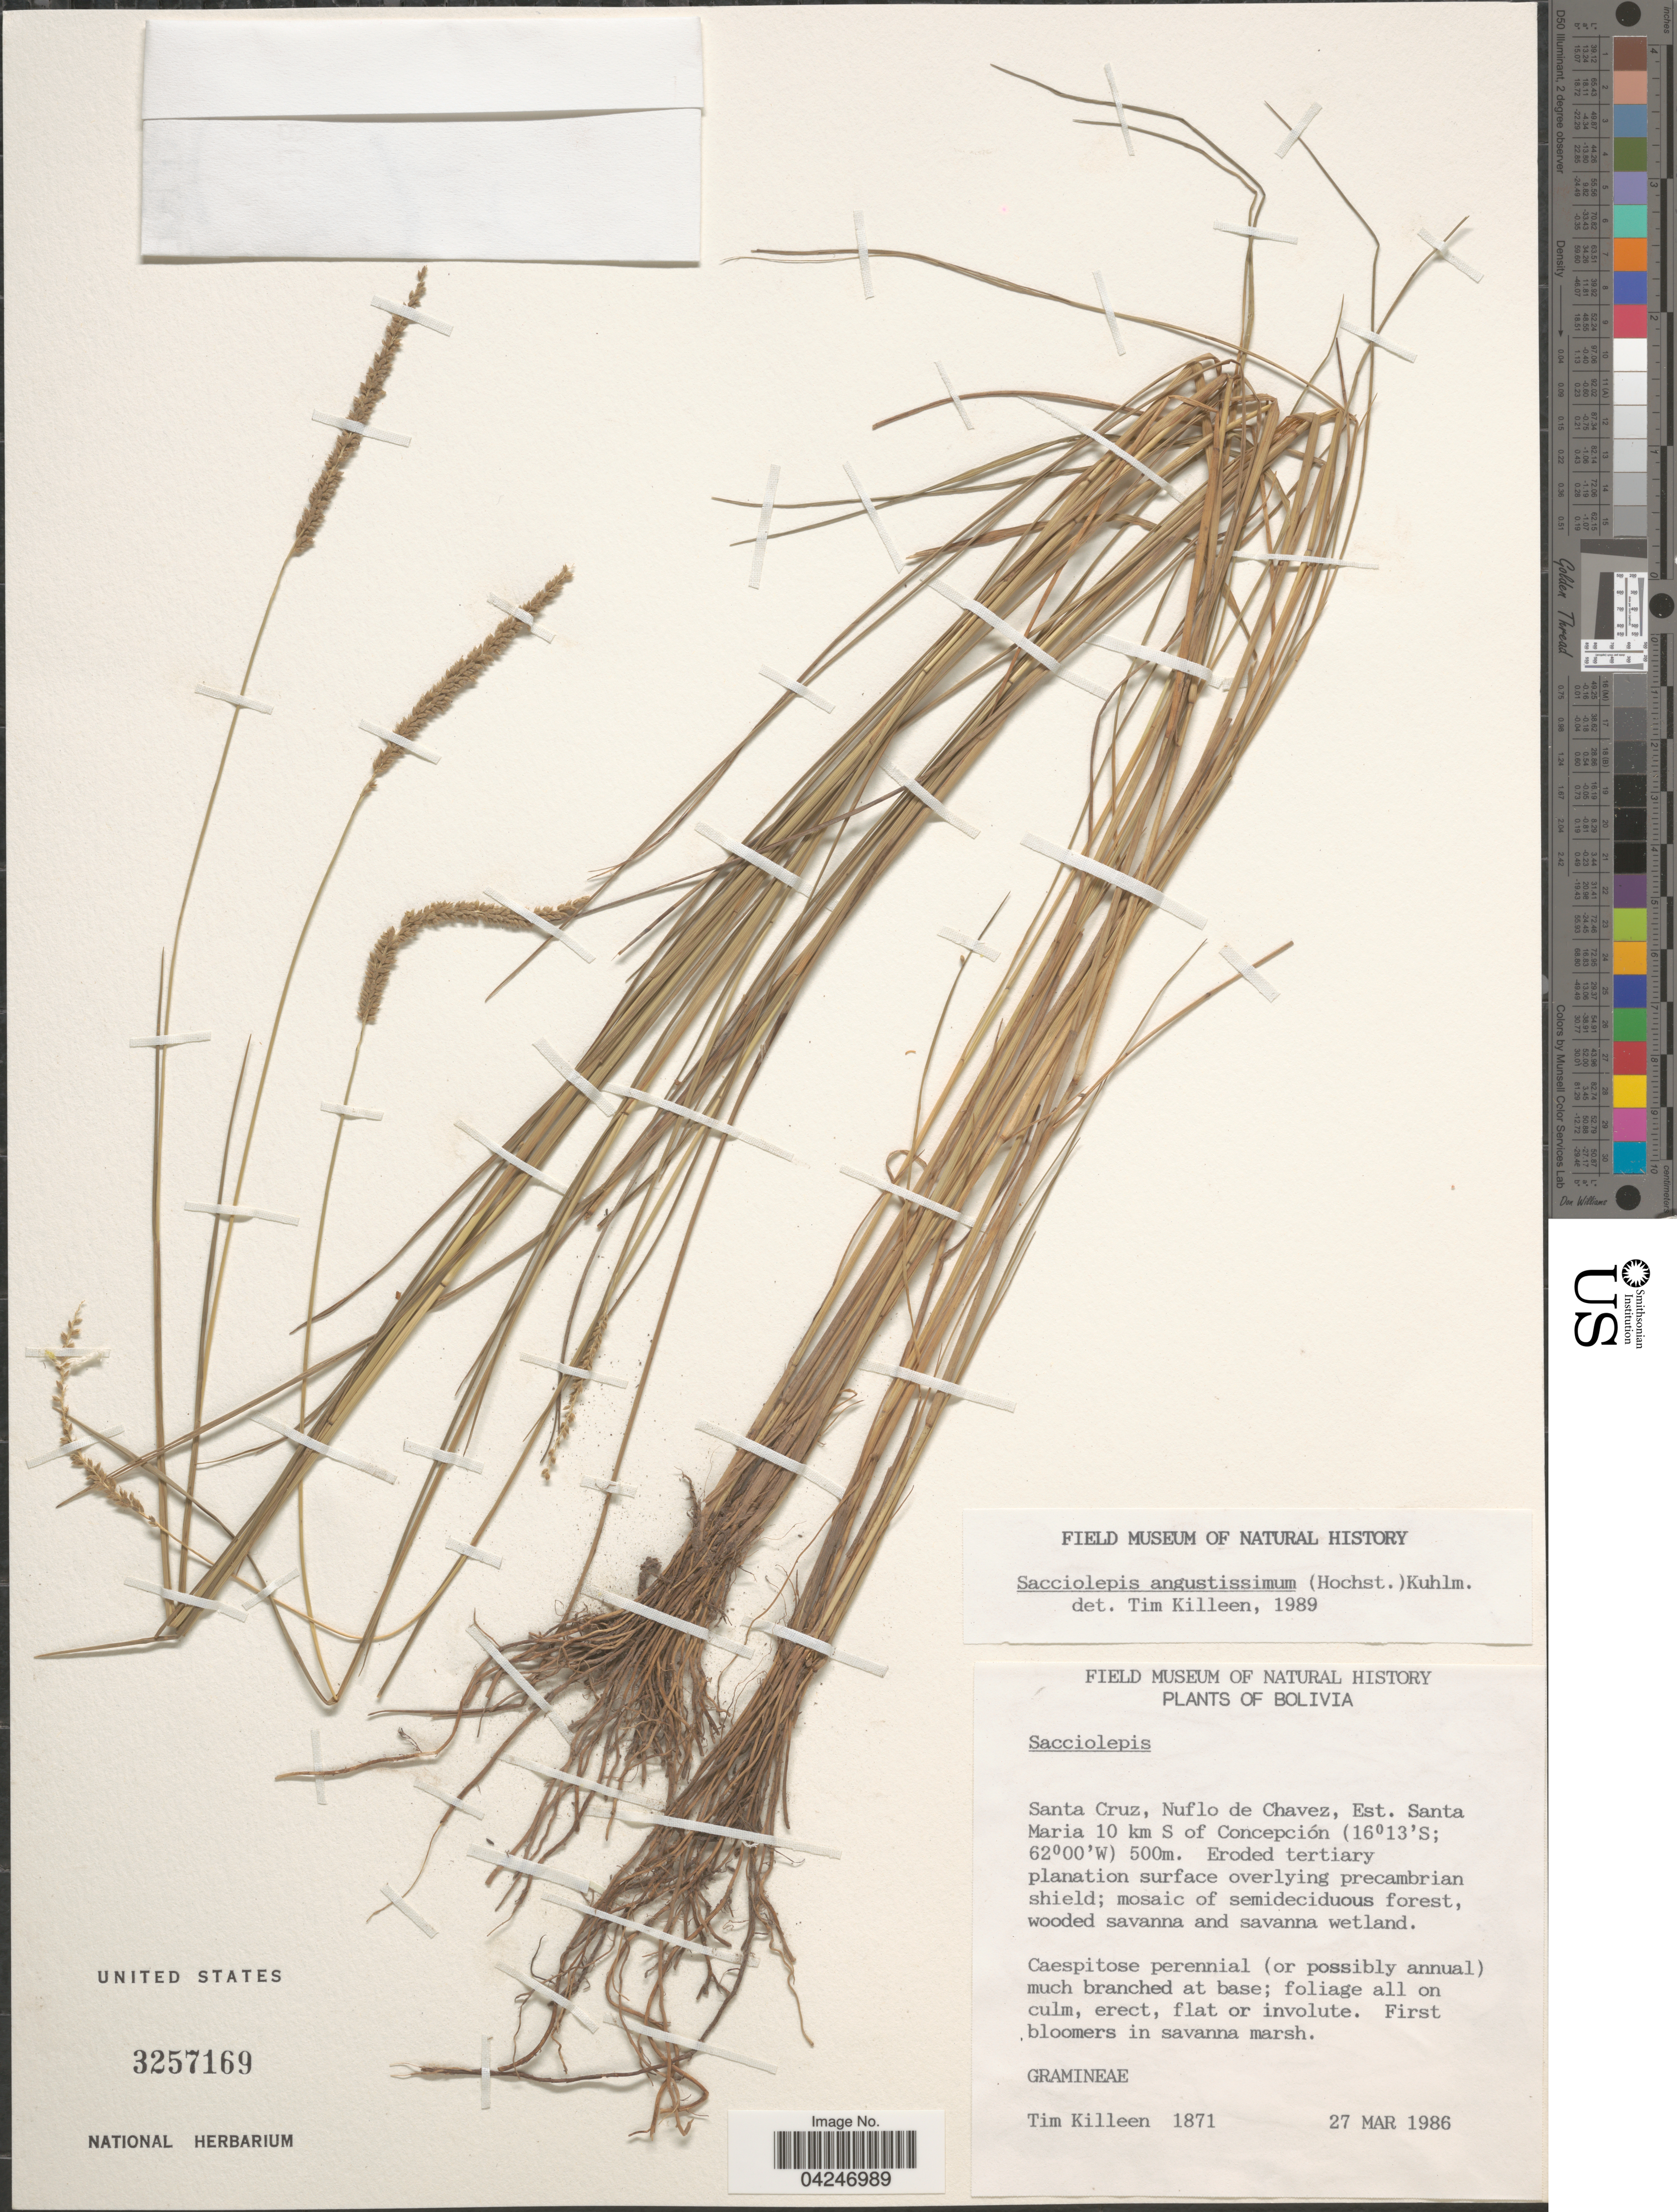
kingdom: Plantae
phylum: Tracheophyta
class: Liliopsida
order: Poales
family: Poaceae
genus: Sacciolepis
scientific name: Sacciolepis angustissima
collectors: T. J. Killeen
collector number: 1871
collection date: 1986-03-27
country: Bolivia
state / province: Santa Cruz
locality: Nuflo de Chavez, Est. Santa Maria 10 km S of Concepción. Eroded tertiary planation surface overlying precambrian shield; mosaic of semideciduous forest, wooded savanna and savanna wetland.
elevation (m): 500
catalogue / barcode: US 3257169